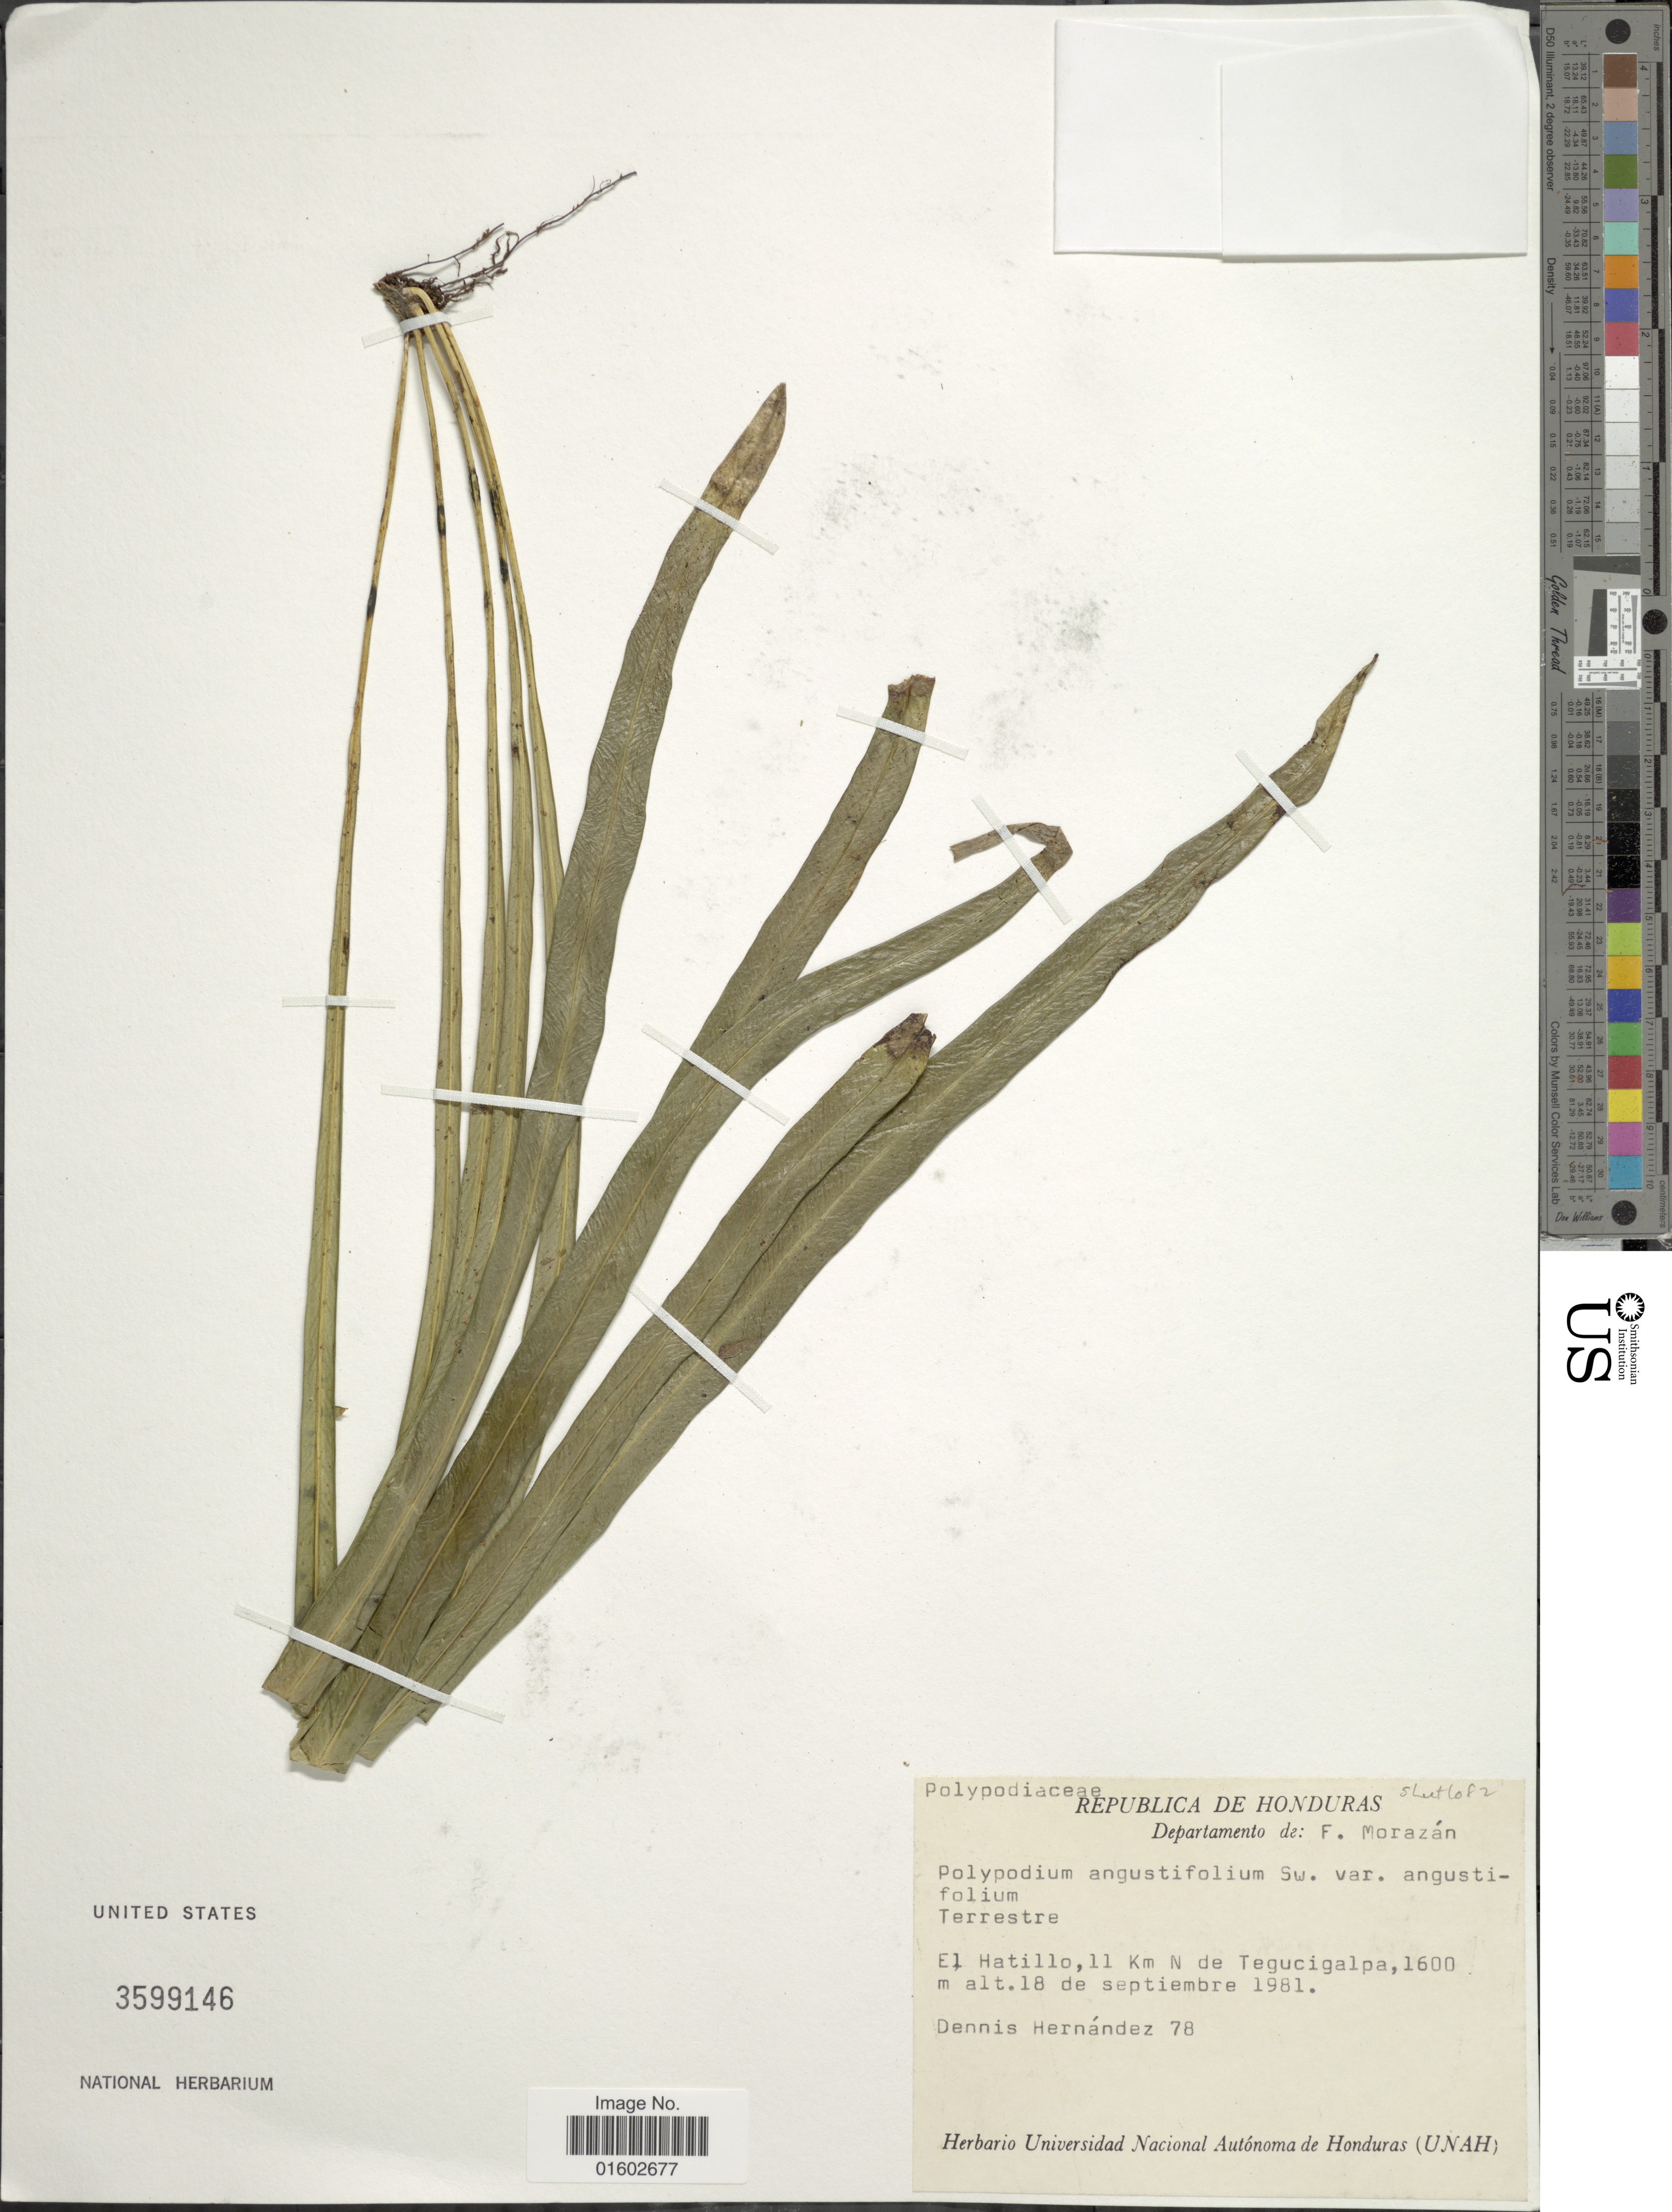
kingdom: Plantae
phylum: Tracheophyta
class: Polypodiopsida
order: Polypodiales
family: Polypodiaceae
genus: Campyloneurum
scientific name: Campyloneurum angustifolium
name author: (Sw.) Fée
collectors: D. Hernandez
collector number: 78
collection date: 1981-08-18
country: Honduras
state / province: Fco. Morazán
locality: Departamento de : Francisco Morazan, El Hatillo, 11 km N de Tegucigalpa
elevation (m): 1600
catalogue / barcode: US 3599146